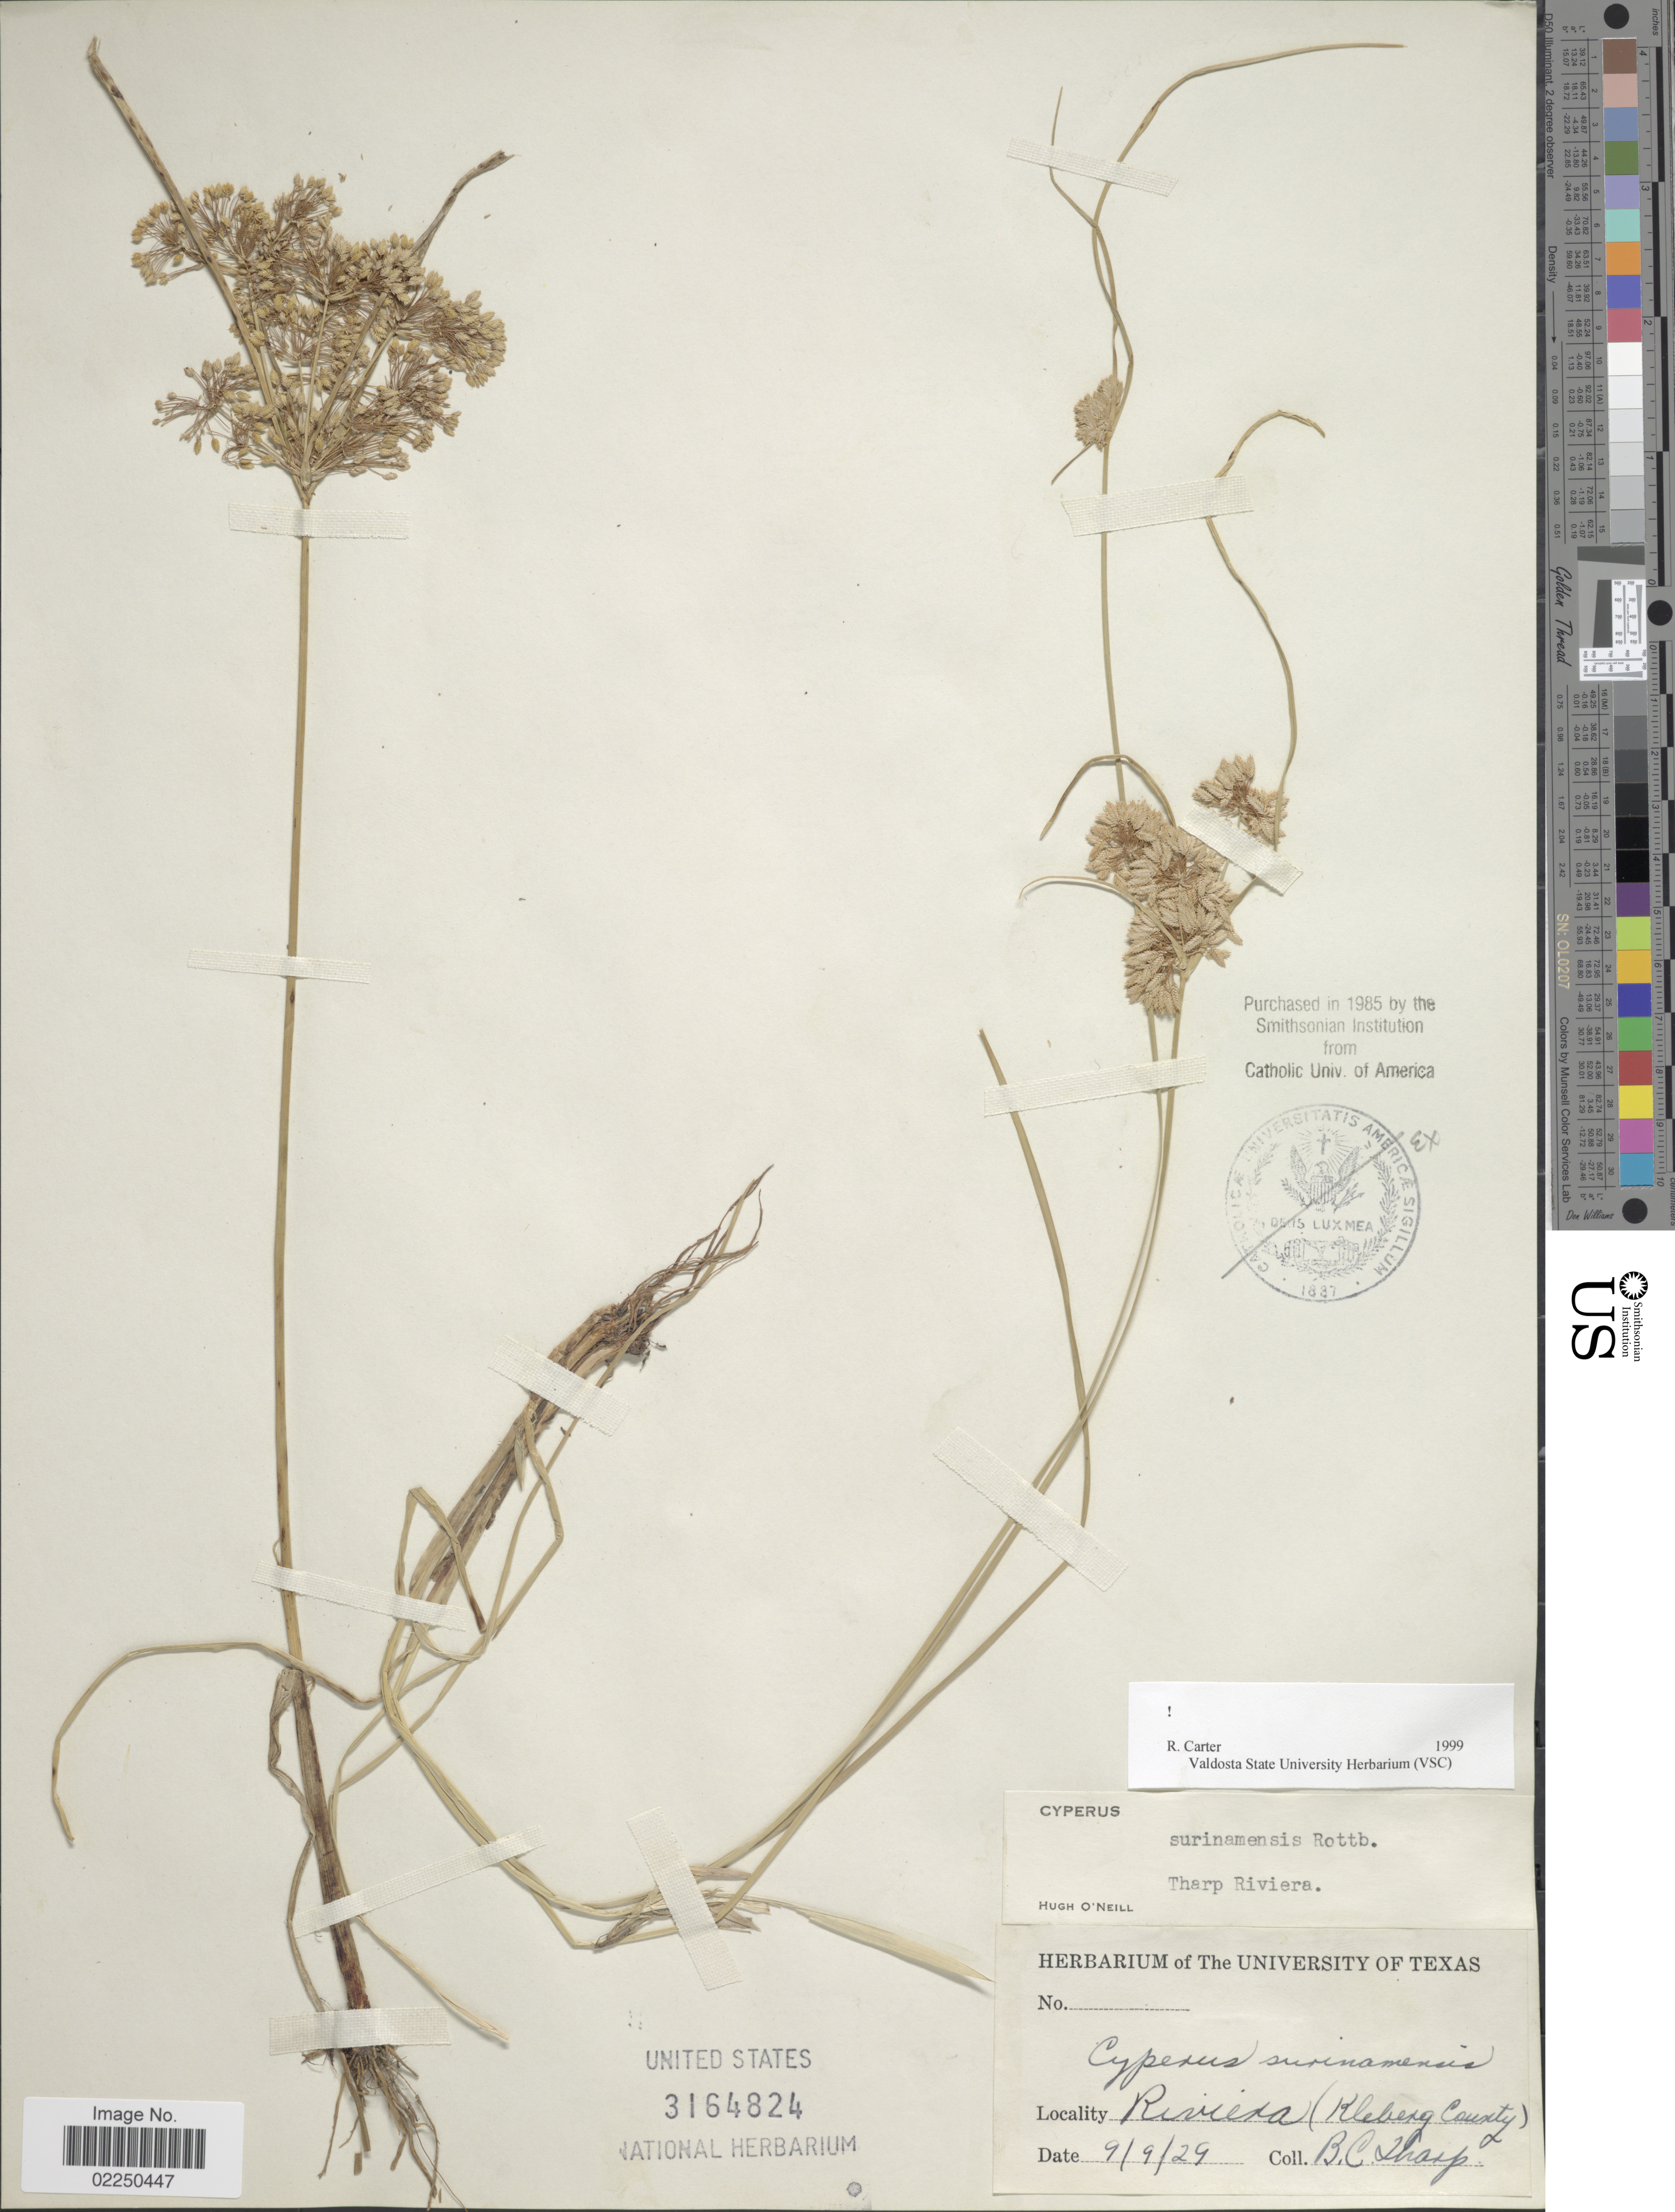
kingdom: Plantae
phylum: Tracheophyta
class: Liliopsida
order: Poales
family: Cyperaceae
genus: Cyperus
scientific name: Cyperus surinamensis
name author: Rottb.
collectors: B. C. Tharp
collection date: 1929-09-09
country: United States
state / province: Texas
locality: Riviera (Kleberg County)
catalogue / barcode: US 3164824